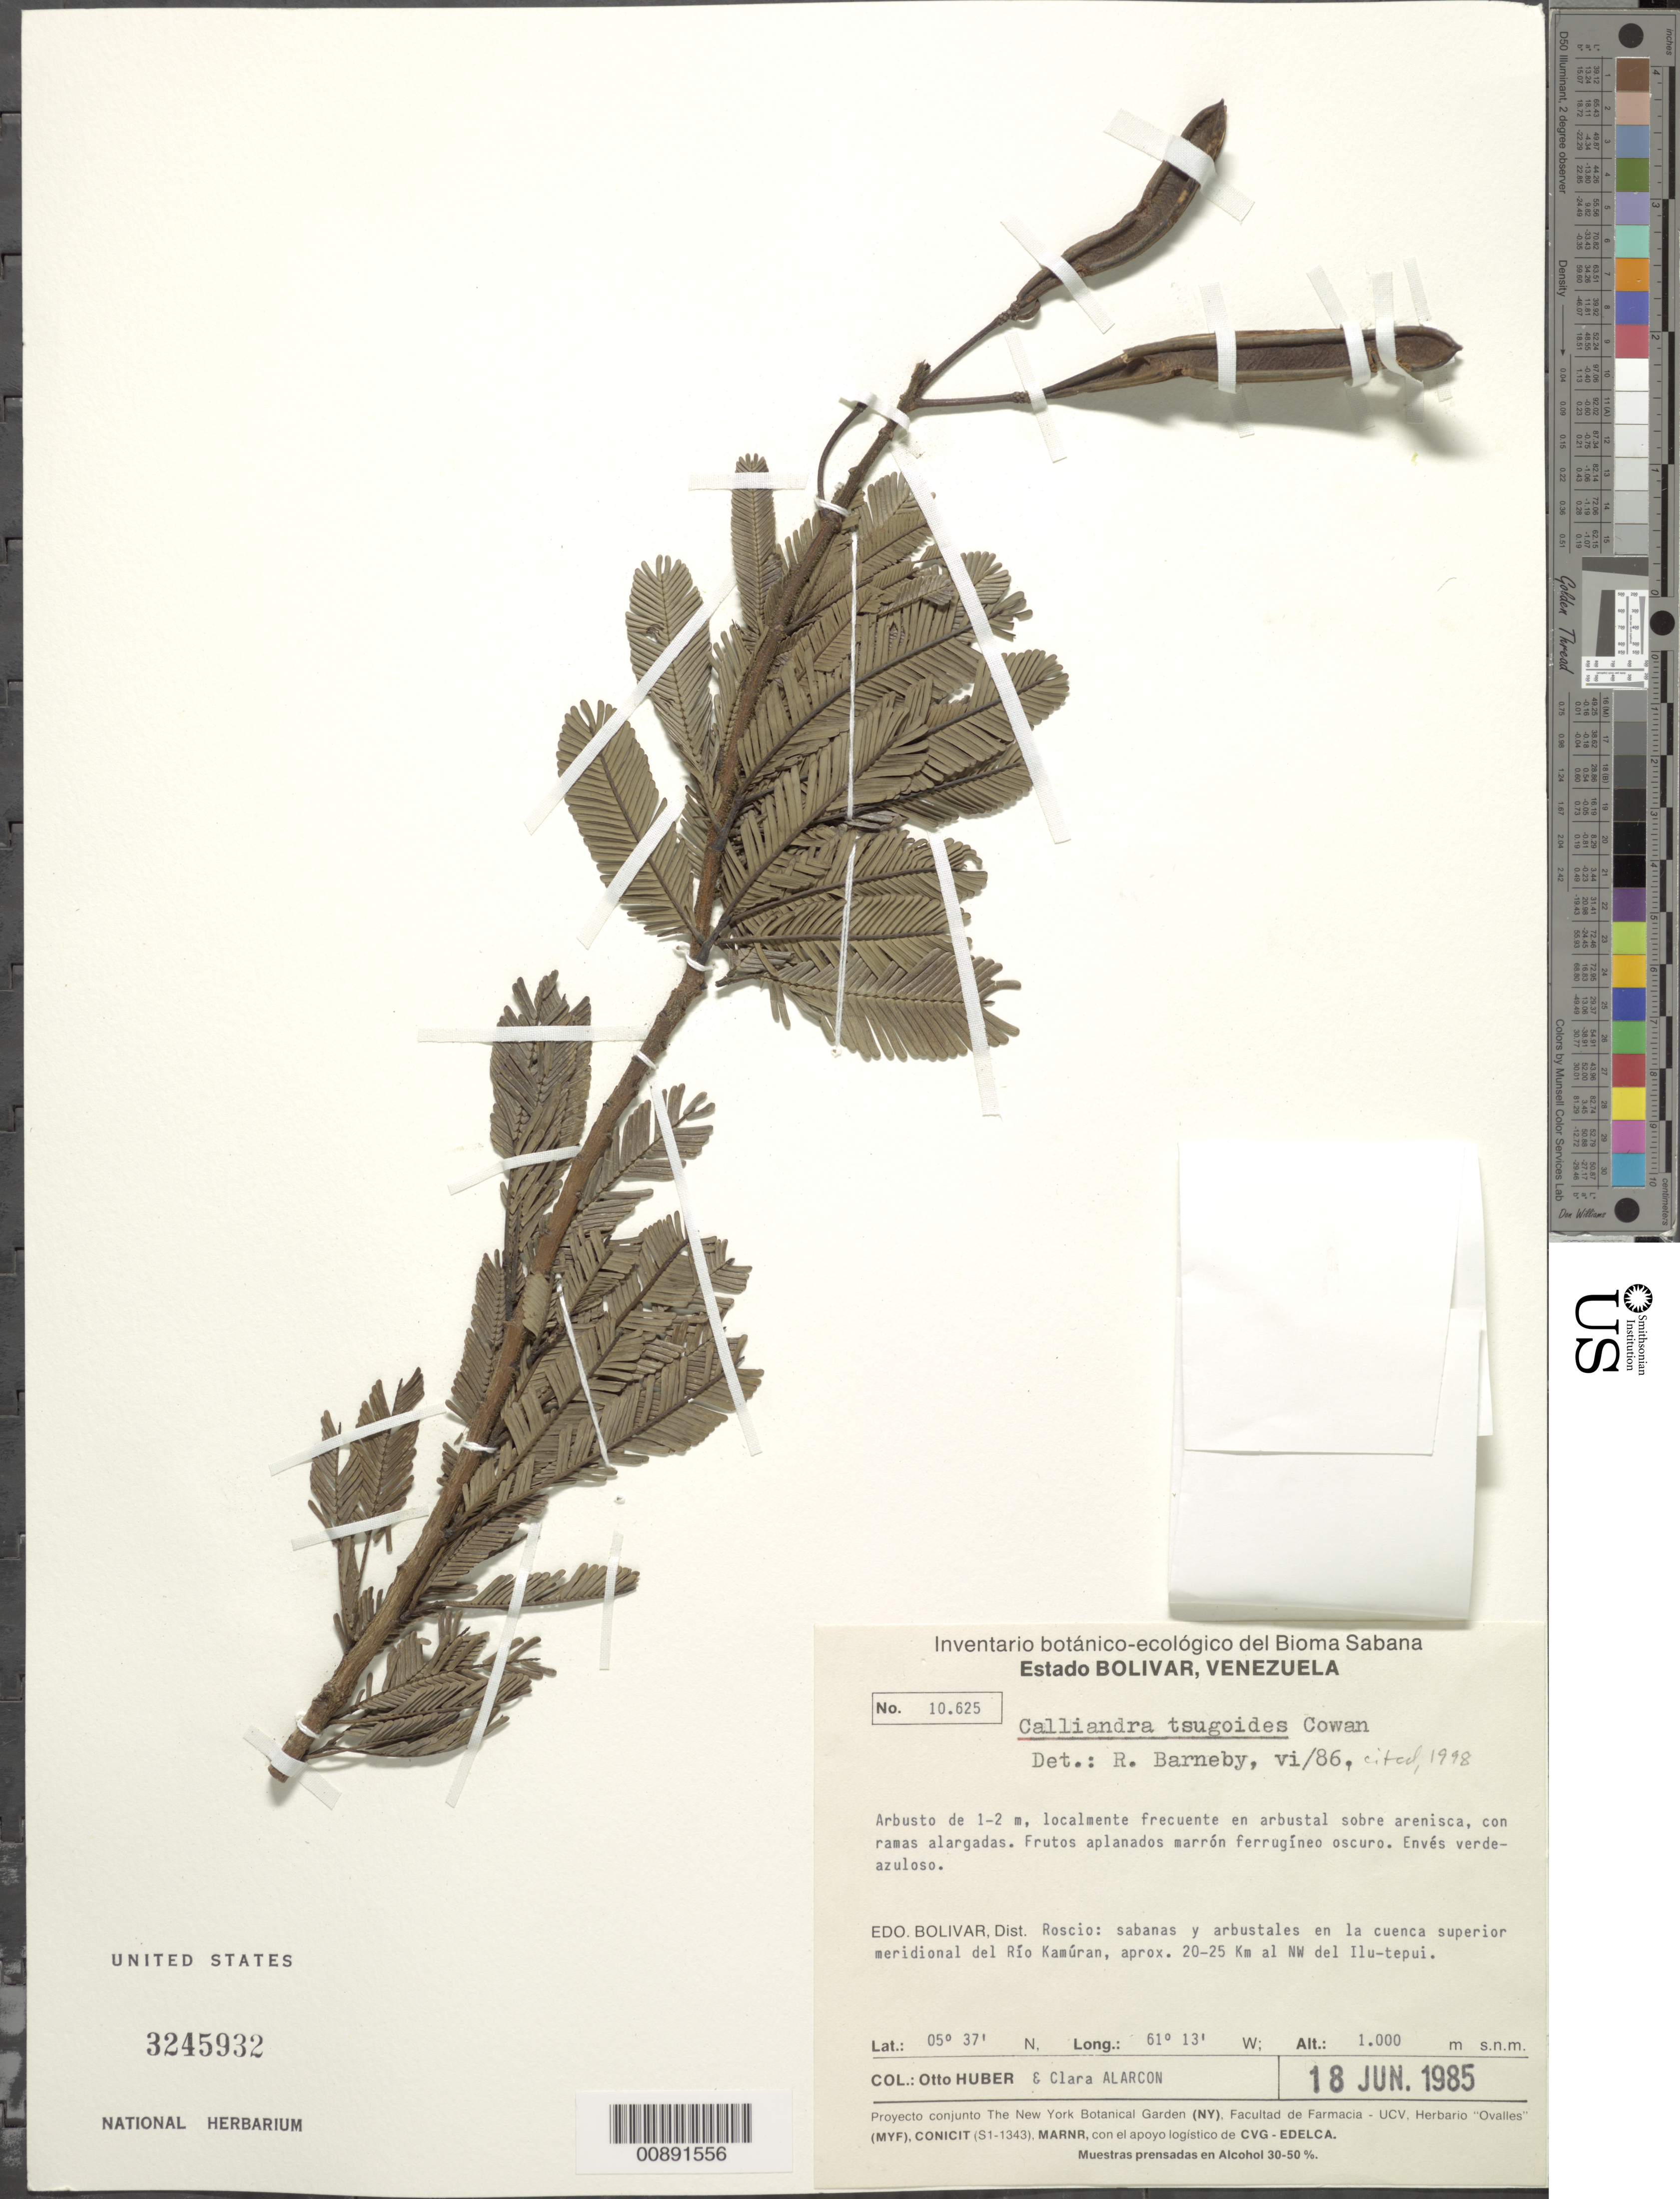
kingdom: Plantae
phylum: Tracheophyta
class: Magnoliopsida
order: Fabales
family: Fabaceae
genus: Calliandra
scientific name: Calliandra tsugoides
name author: R.S. Cowan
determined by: Barneby, Rupert C., (NY)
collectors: O. Huber & C. Alarcon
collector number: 10625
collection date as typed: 18-Jun-85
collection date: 1985-06-18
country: Venezuela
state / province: Bolívar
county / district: Roscio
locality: Río Kamúran, aprox 20-25 km al NW del Ilu-tepuí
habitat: Sabanas y arbustales en la cuenca superior meridional del rio; en arbustal sobre arenisca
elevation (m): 1000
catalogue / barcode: US 3245932